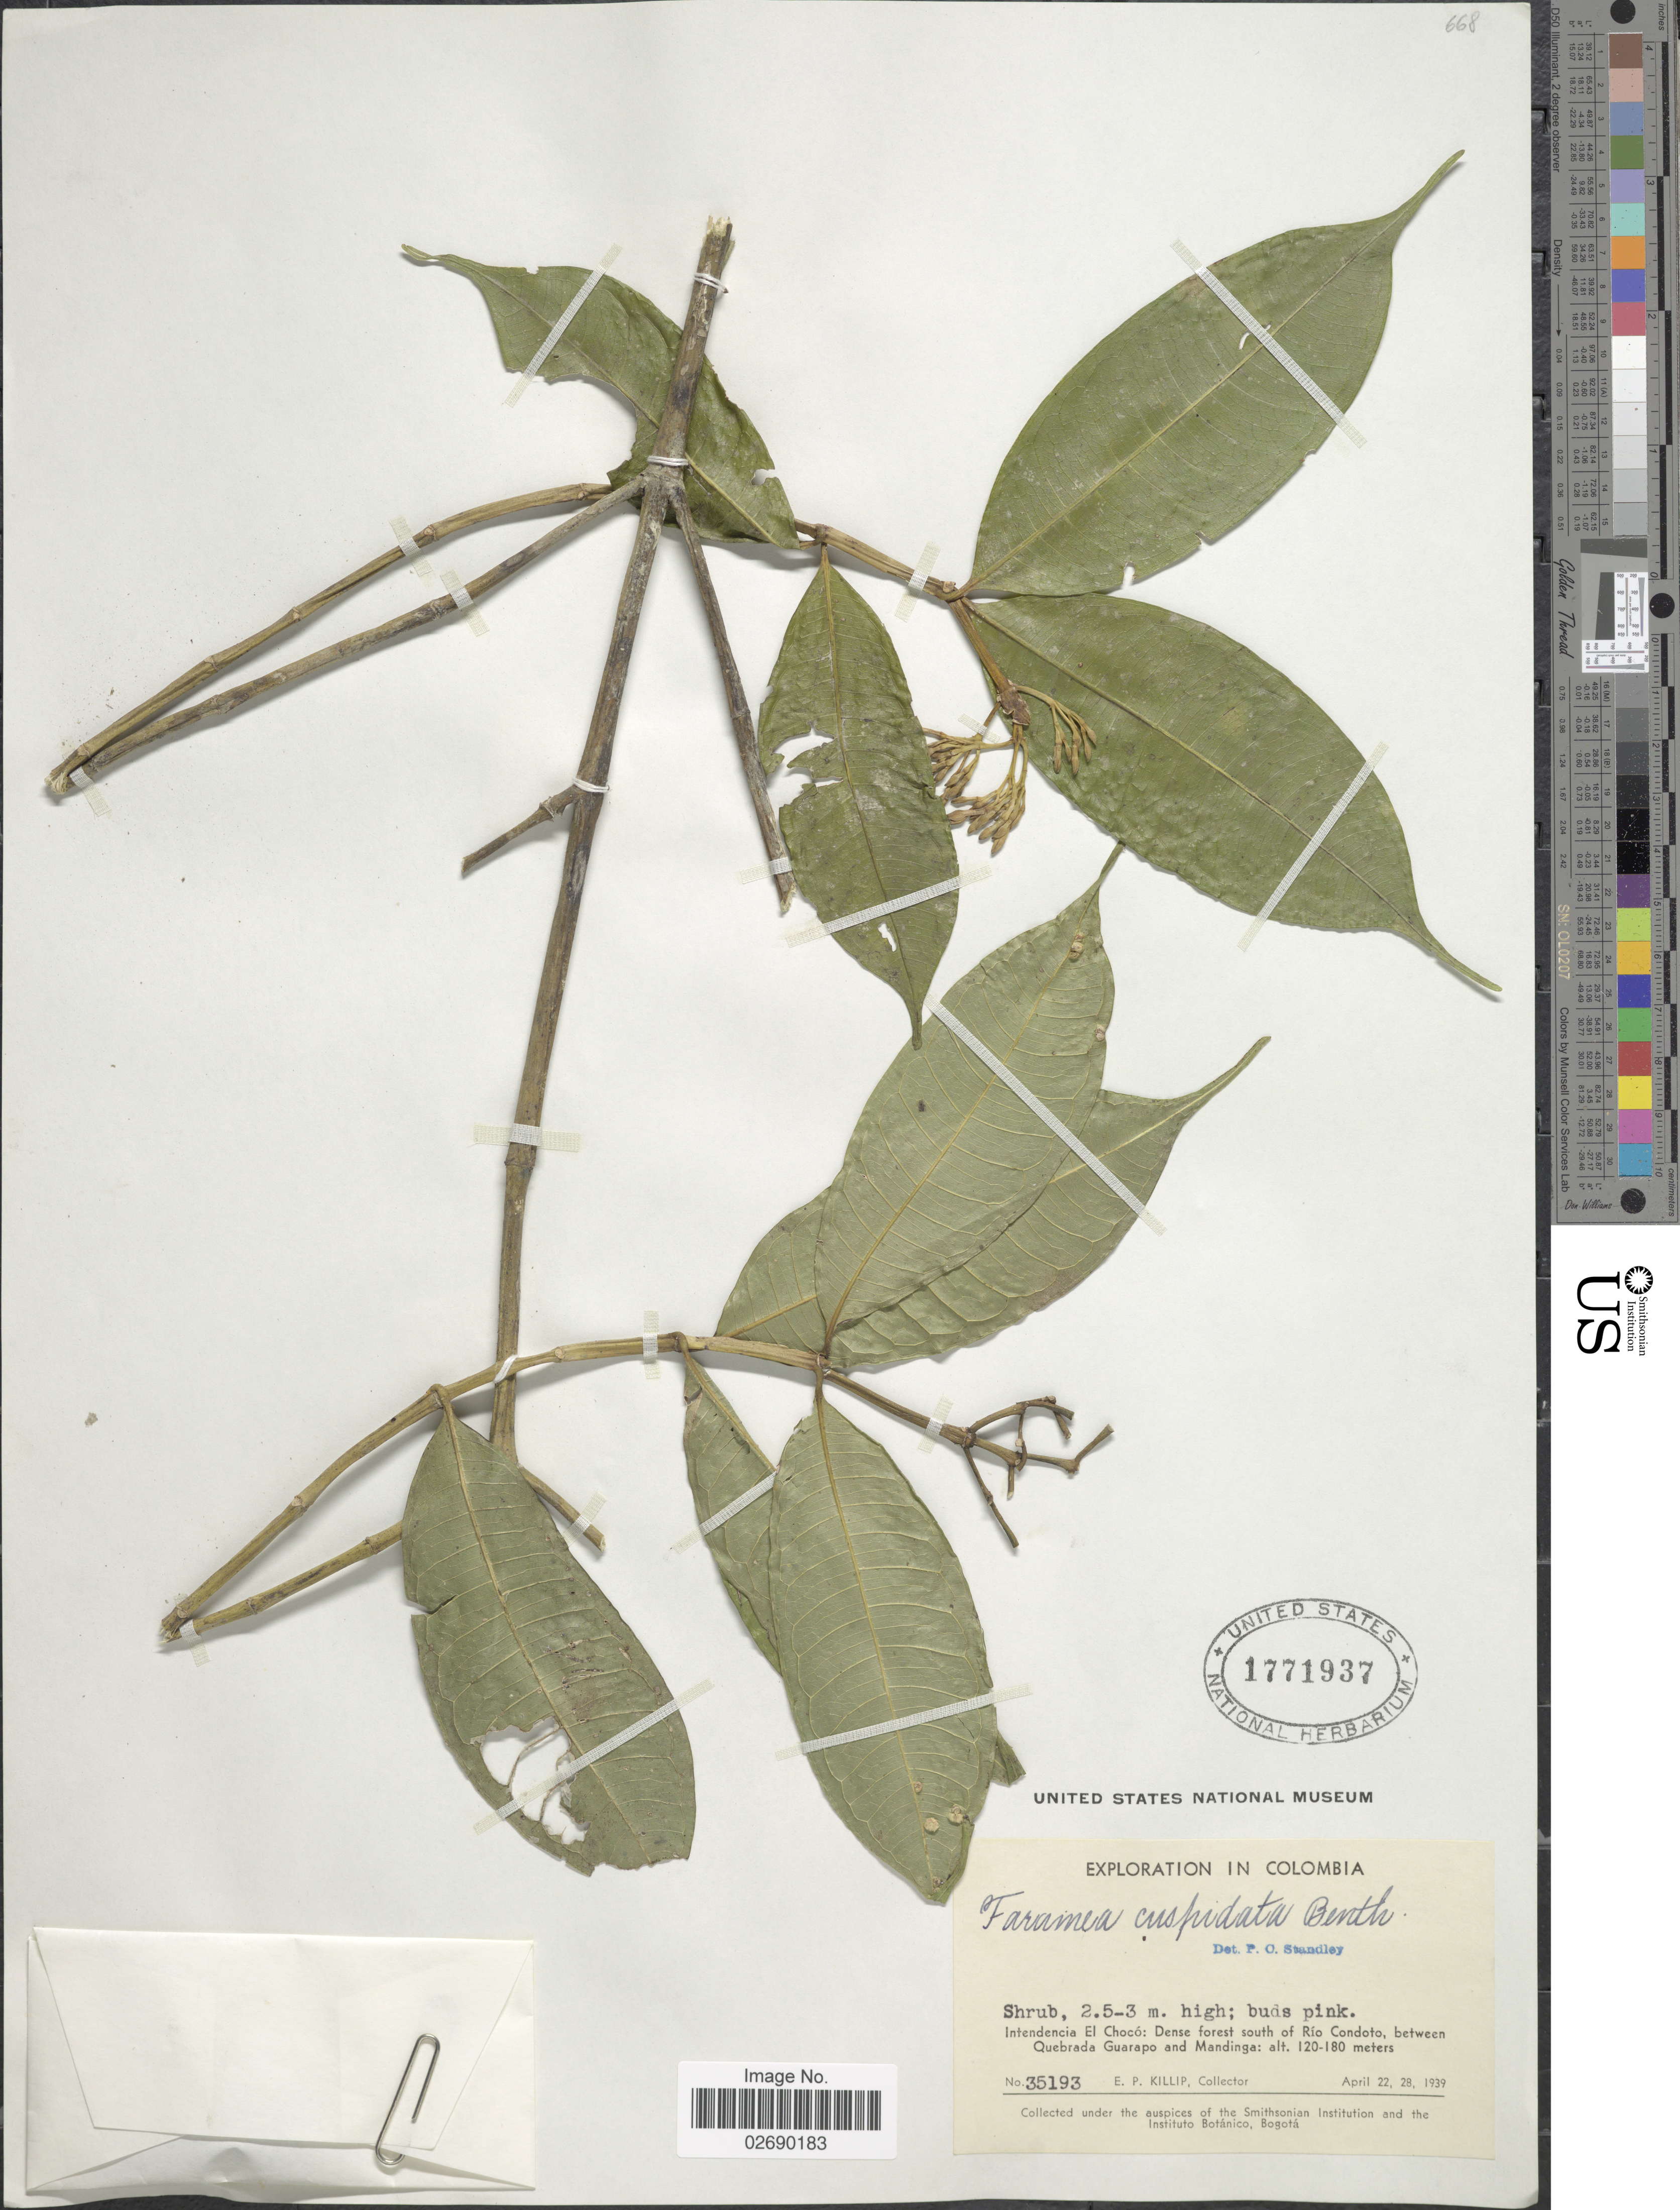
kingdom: Plantae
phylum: Tracheophyta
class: Magnoliopsida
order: Gentianales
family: Rubiaceae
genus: Faramea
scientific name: Faramea cuspidata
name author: Benth.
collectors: E. P. Killip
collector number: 35193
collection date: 1939-04-22/1939-04-28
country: Colombia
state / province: Chocó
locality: Intendencia El Chocó: Dense forest south of Río Condoto, between Quebrada Guarapo and Mandinga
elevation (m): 120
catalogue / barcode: US 1771937